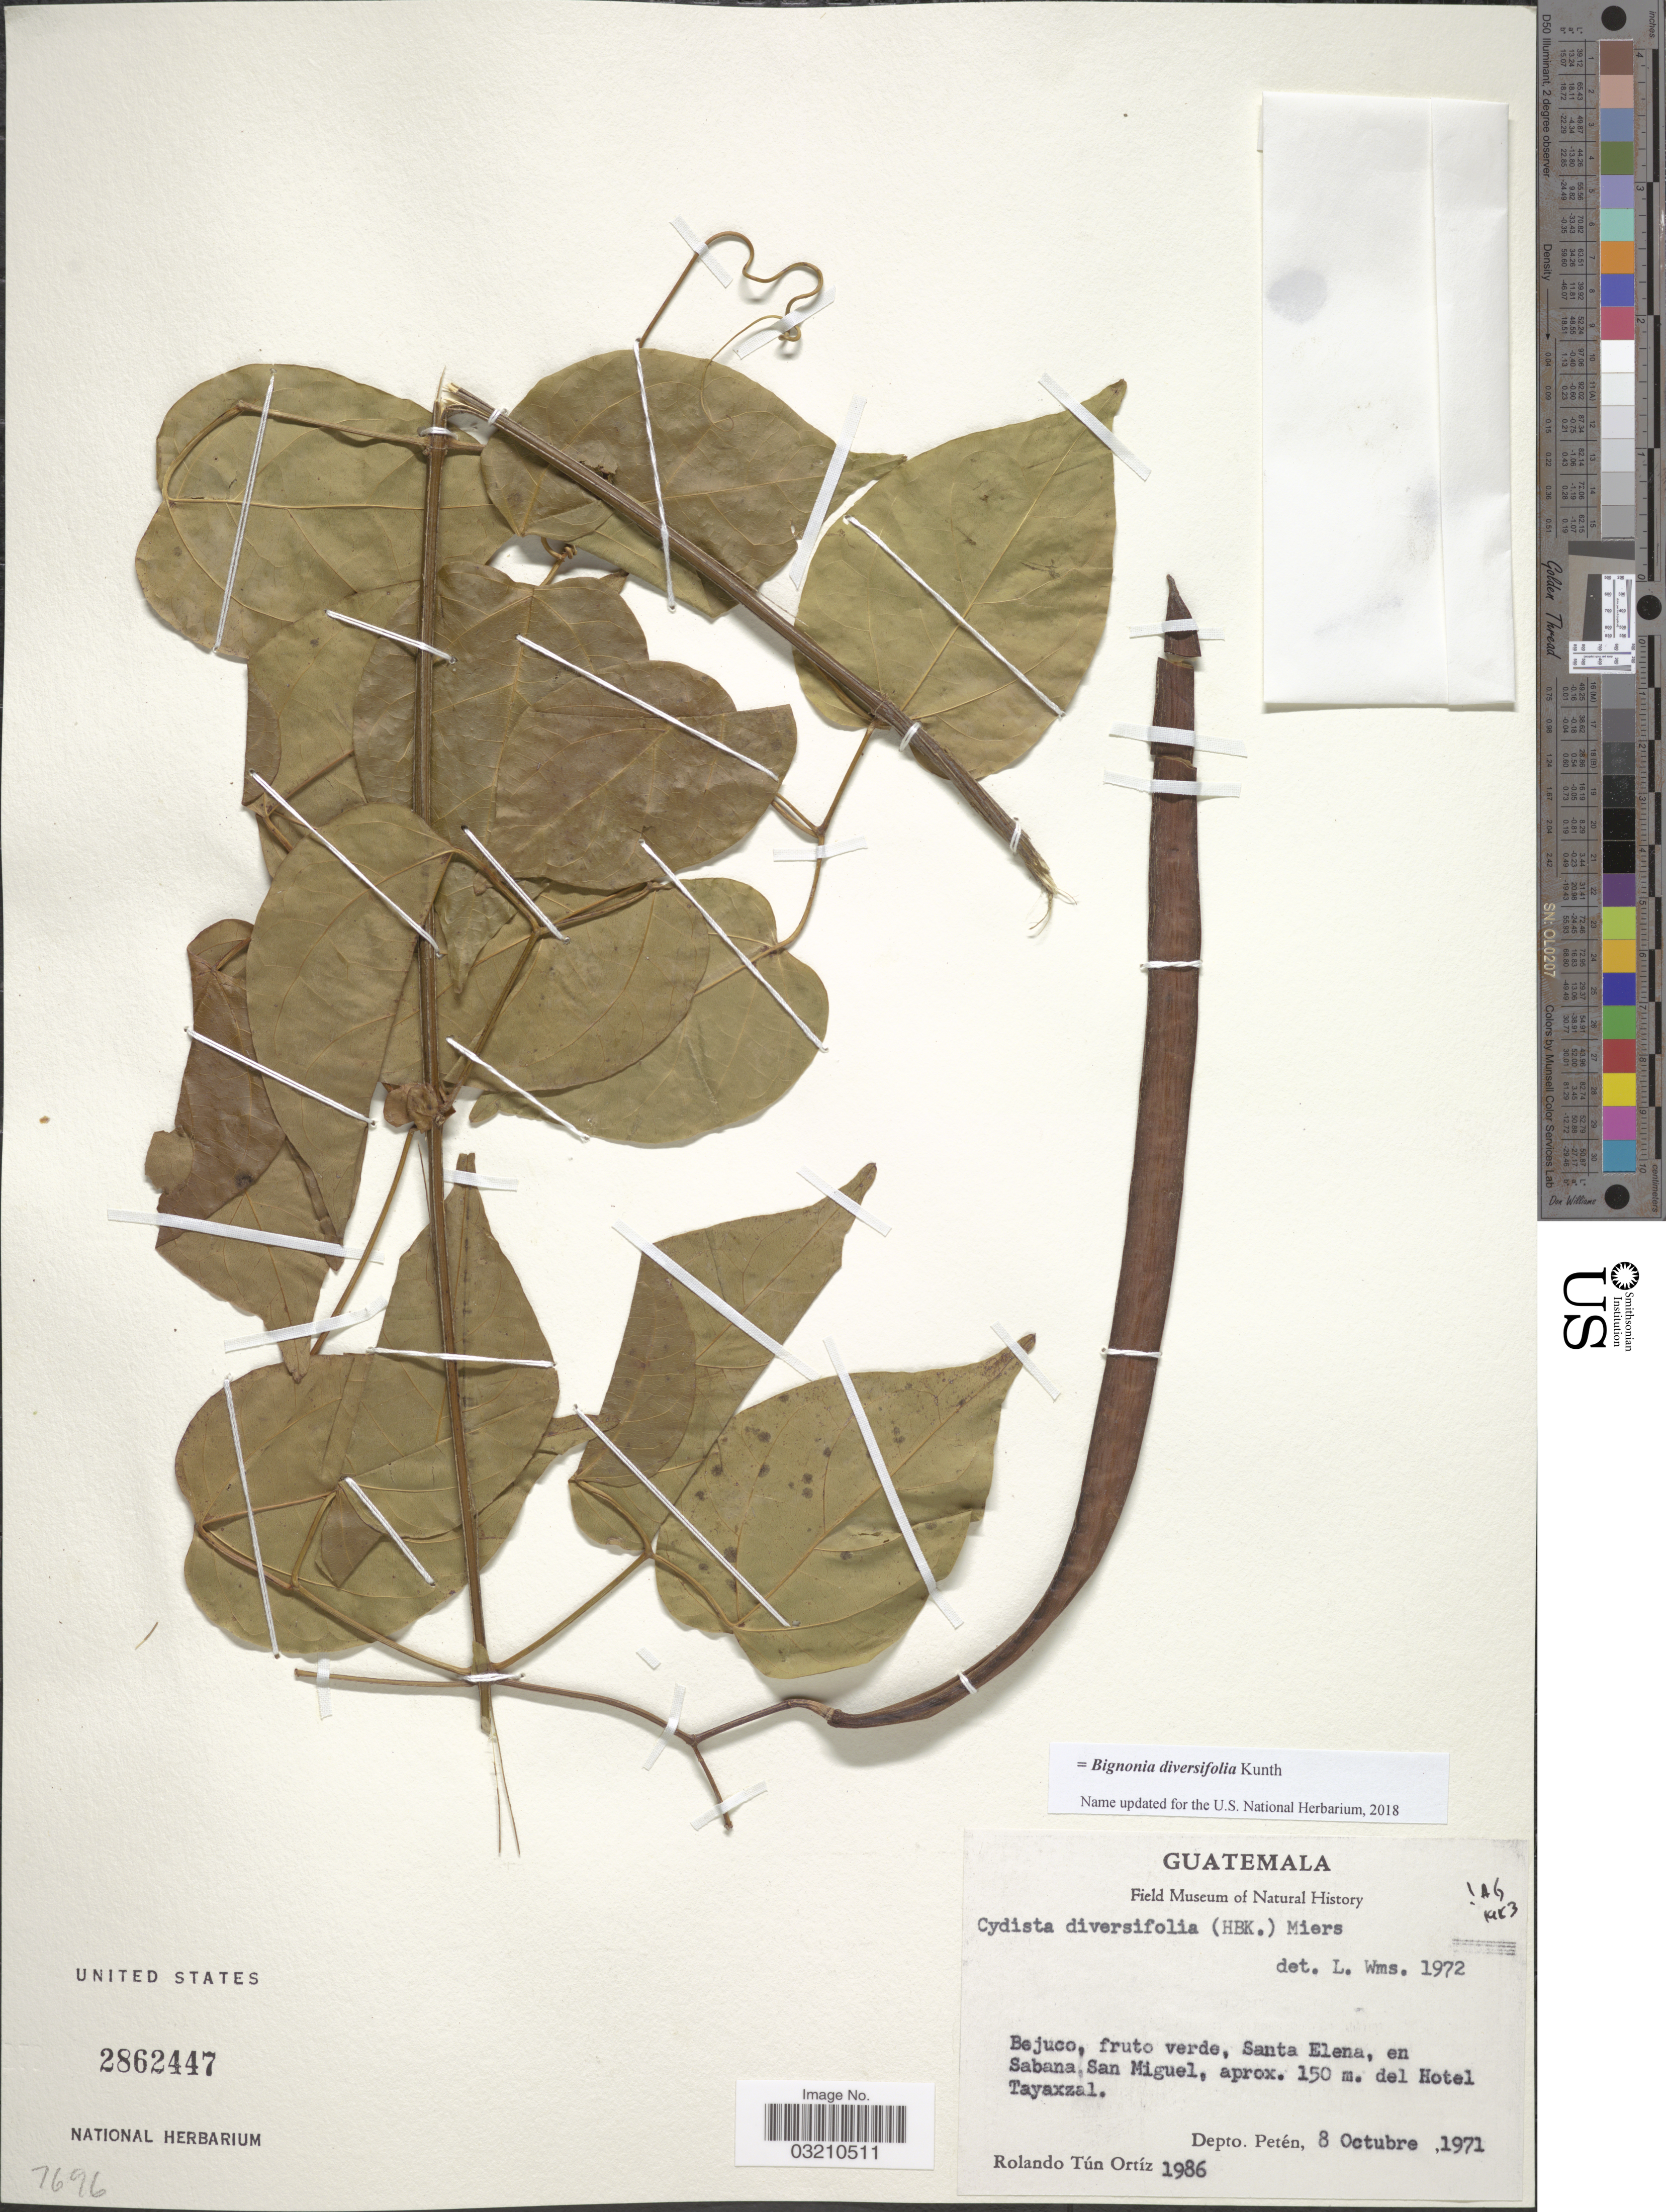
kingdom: Plantae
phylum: Tracheophyta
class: Magnoliopsida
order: Lamiales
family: Bignoniaceae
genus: Bignonia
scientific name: Bignonia diversifolia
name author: Kunth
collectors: R. Ortiz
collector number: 1986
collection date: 1971-10-08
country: Guatemala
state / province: El Petén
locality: Santa Elena, en Sabana, San Miguel, aprox. 150 m. del Hotel Tayaxzal. Depto. Petén.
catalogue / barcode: US 2862447